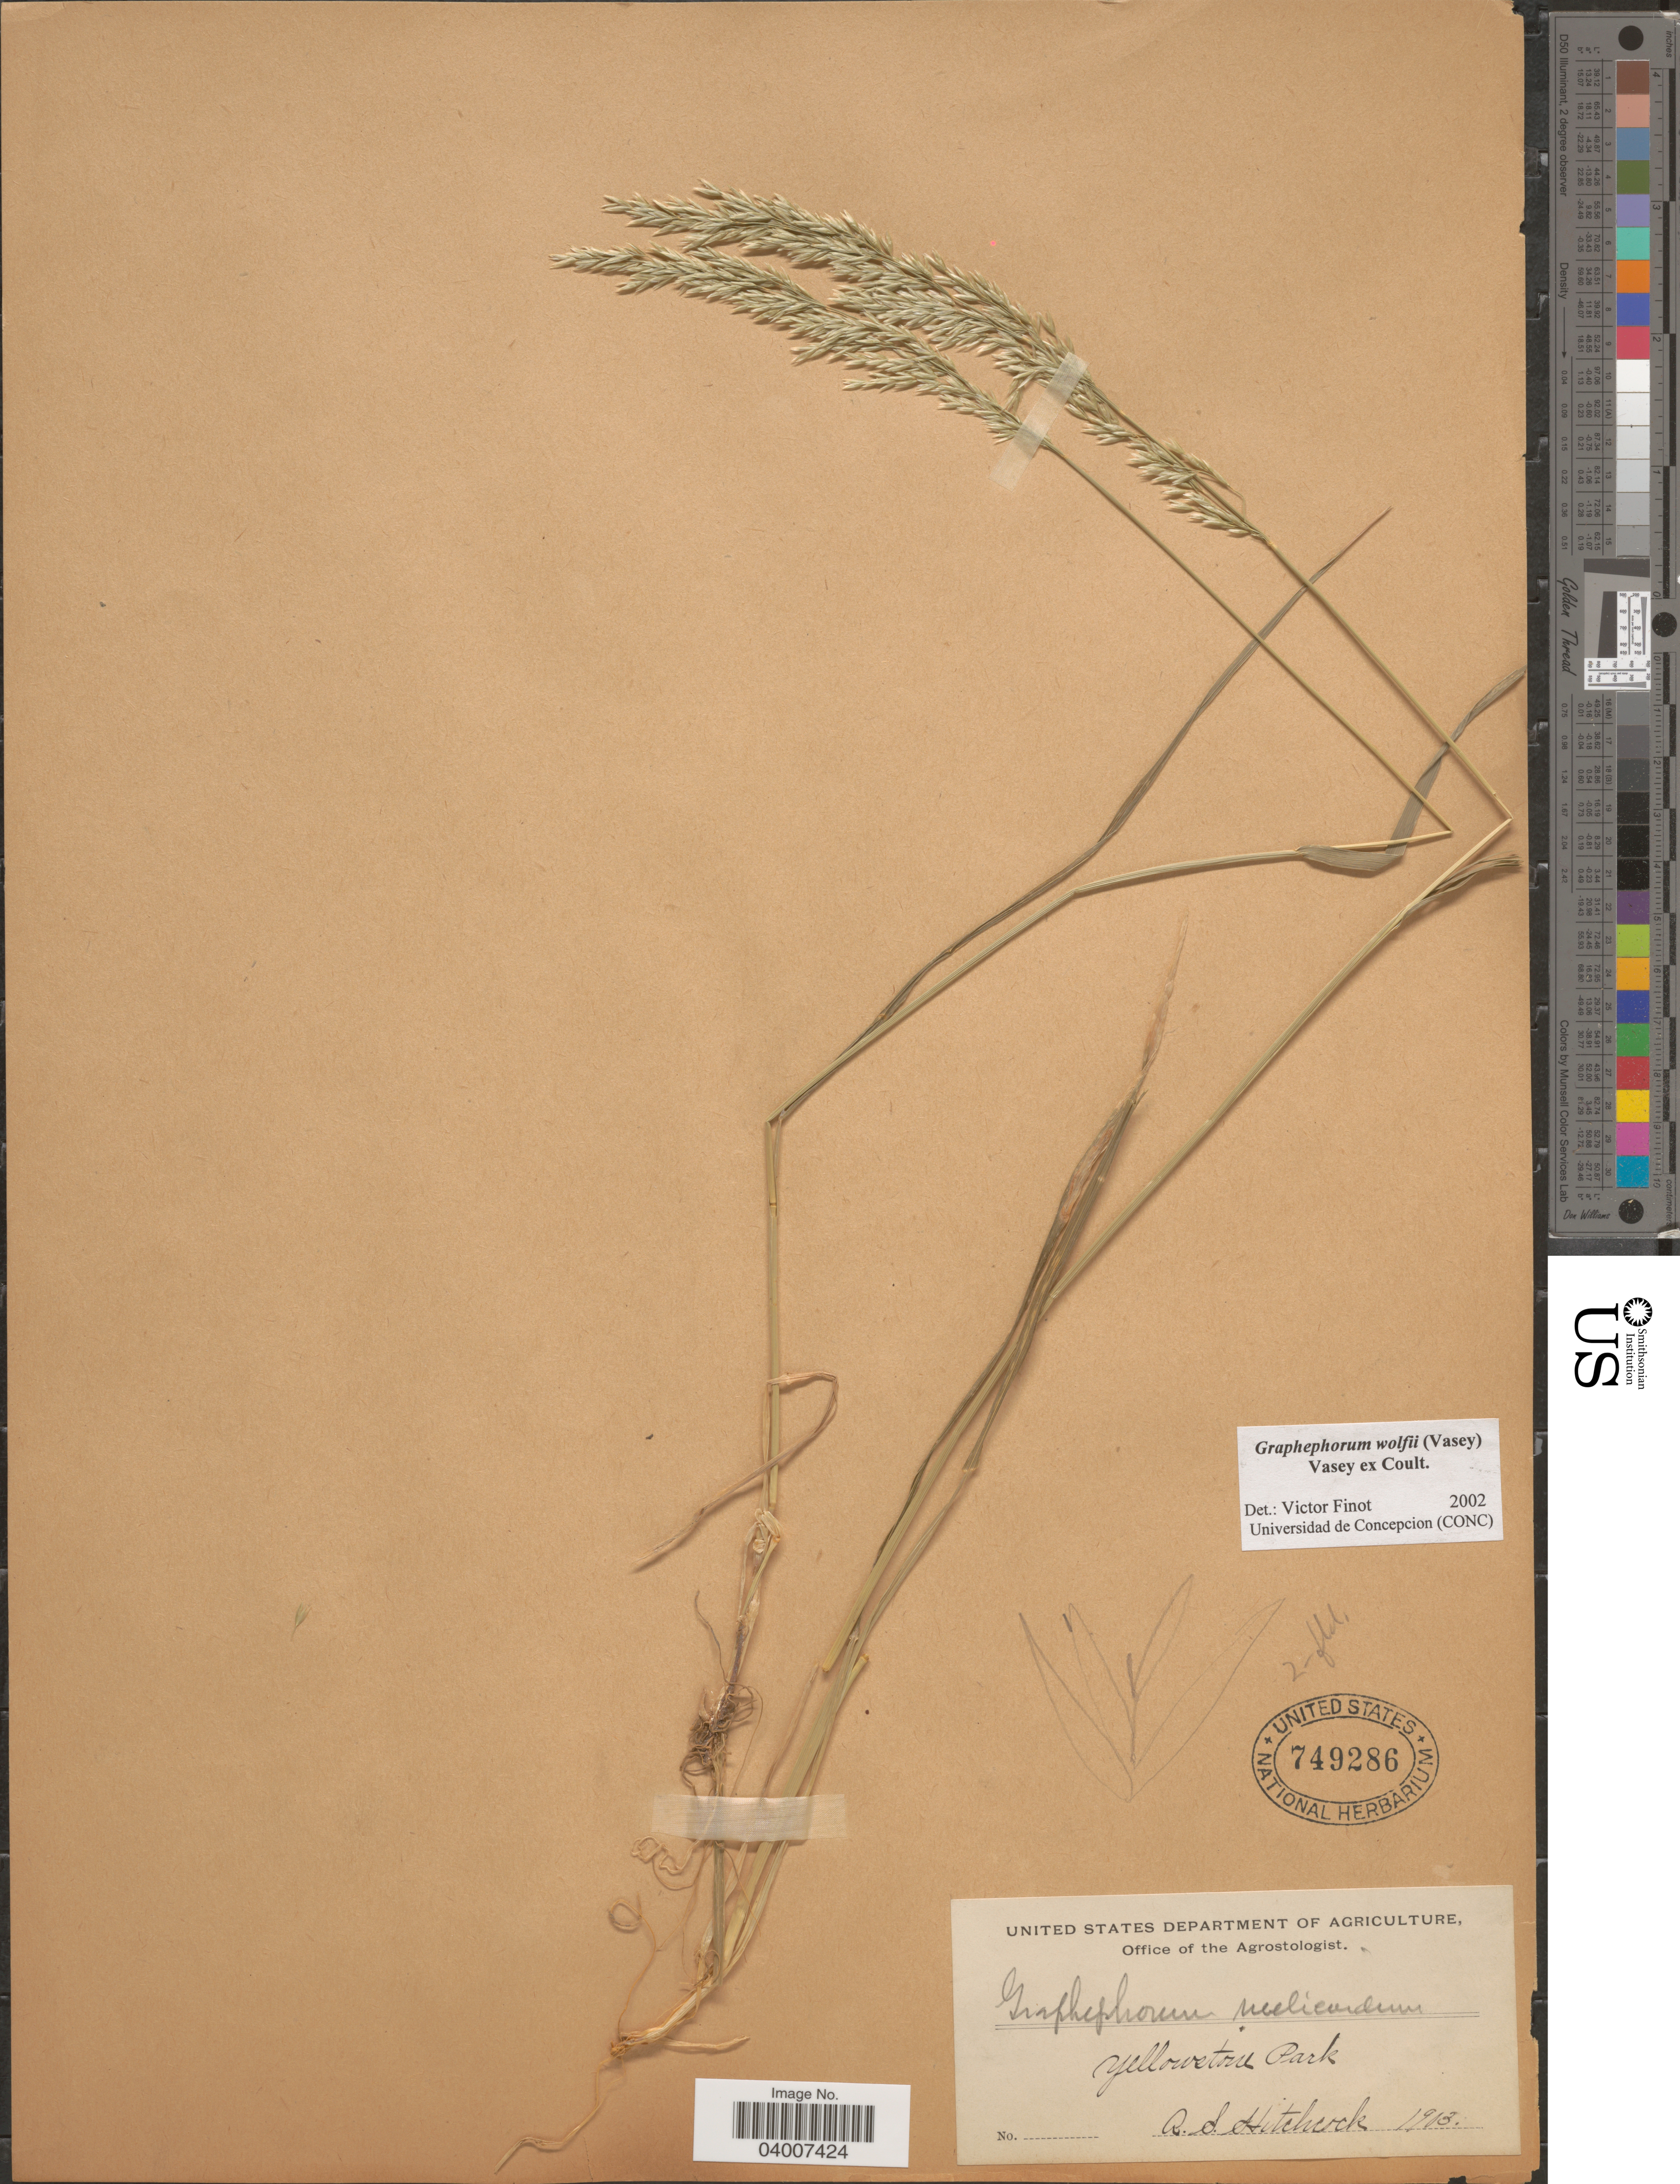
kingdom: Plantae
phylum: Tracheophyta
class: Liliopsida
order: Poales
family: Poaceae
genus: Graphephorum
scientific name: Graphephorum wolfii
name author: (E. Fourn.) Vasey ex Coult.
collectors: A. S. Hitchcock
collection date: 1903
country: United States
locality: Yellowstone Park.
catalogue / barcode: US 749286